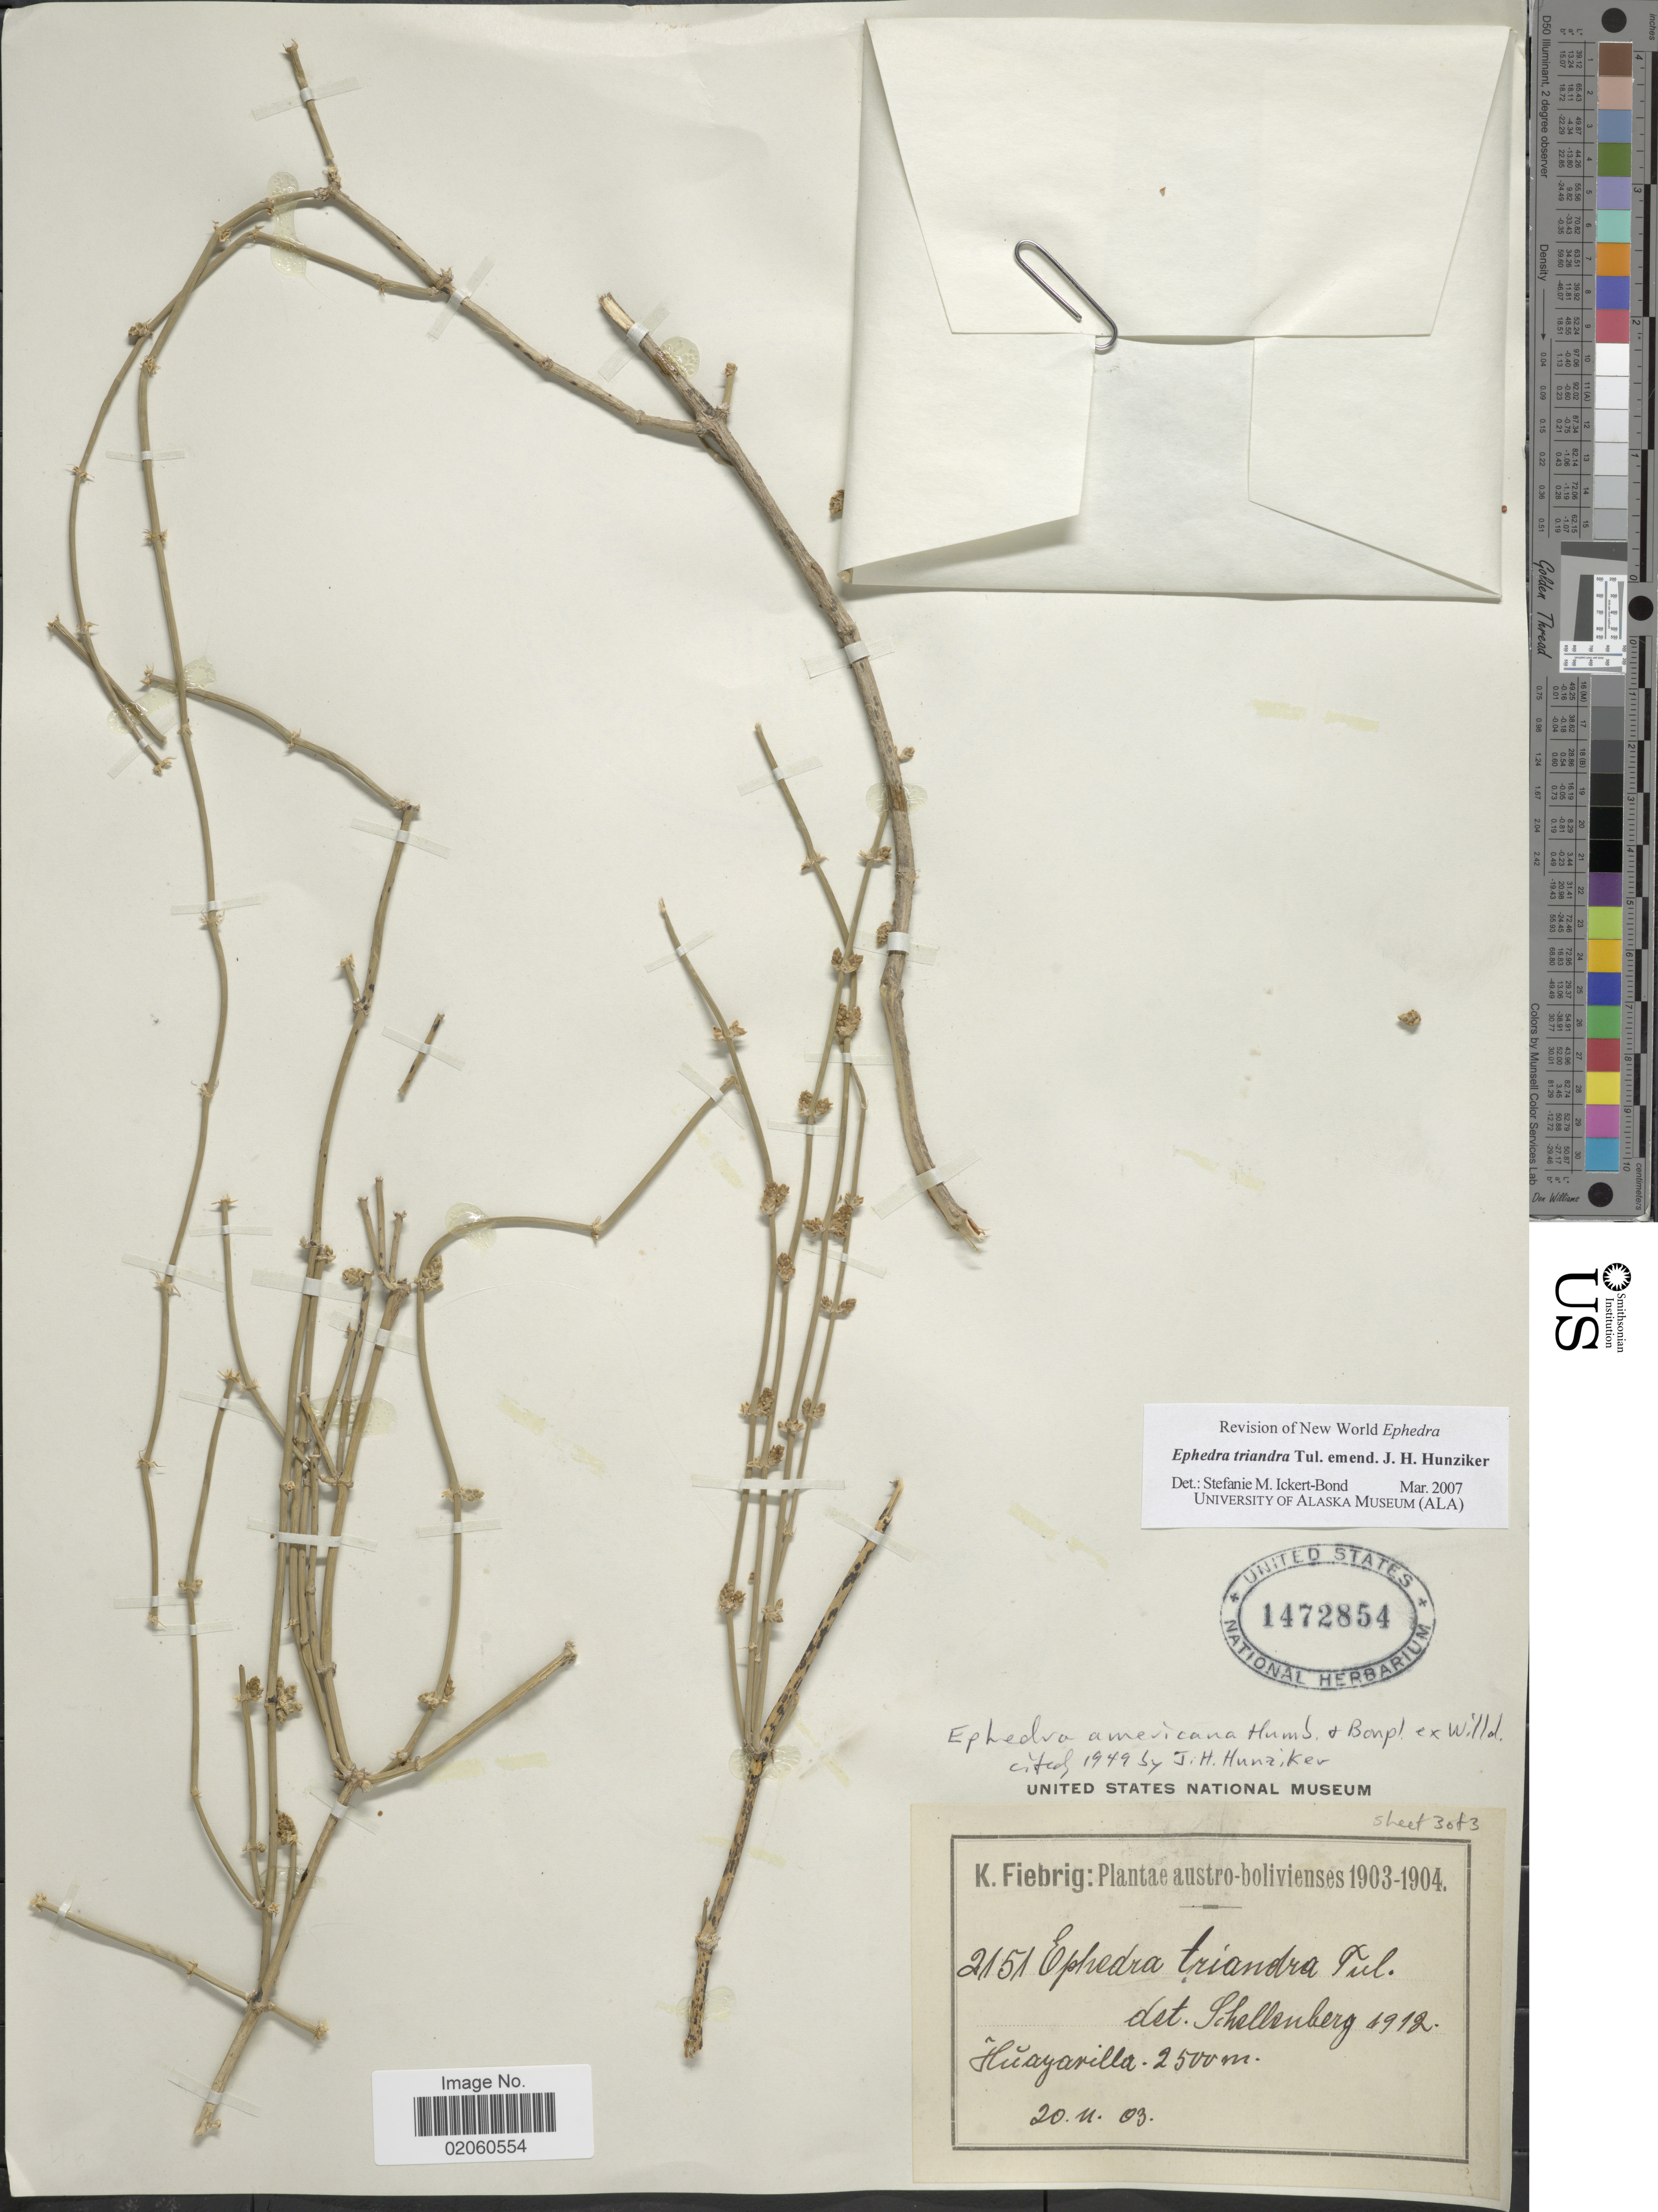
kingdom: Plantae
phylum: Tracheophyta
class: Gnetopsida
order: Ephedrales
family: Ephedraceae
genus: Ephedra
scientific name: Ephedra triandra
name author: Tul.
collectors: K. Fiebrig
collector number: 2151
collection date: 1903-11-20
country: Bolivia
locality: Huayavilla.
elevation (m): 2500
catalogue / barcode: US 1472854